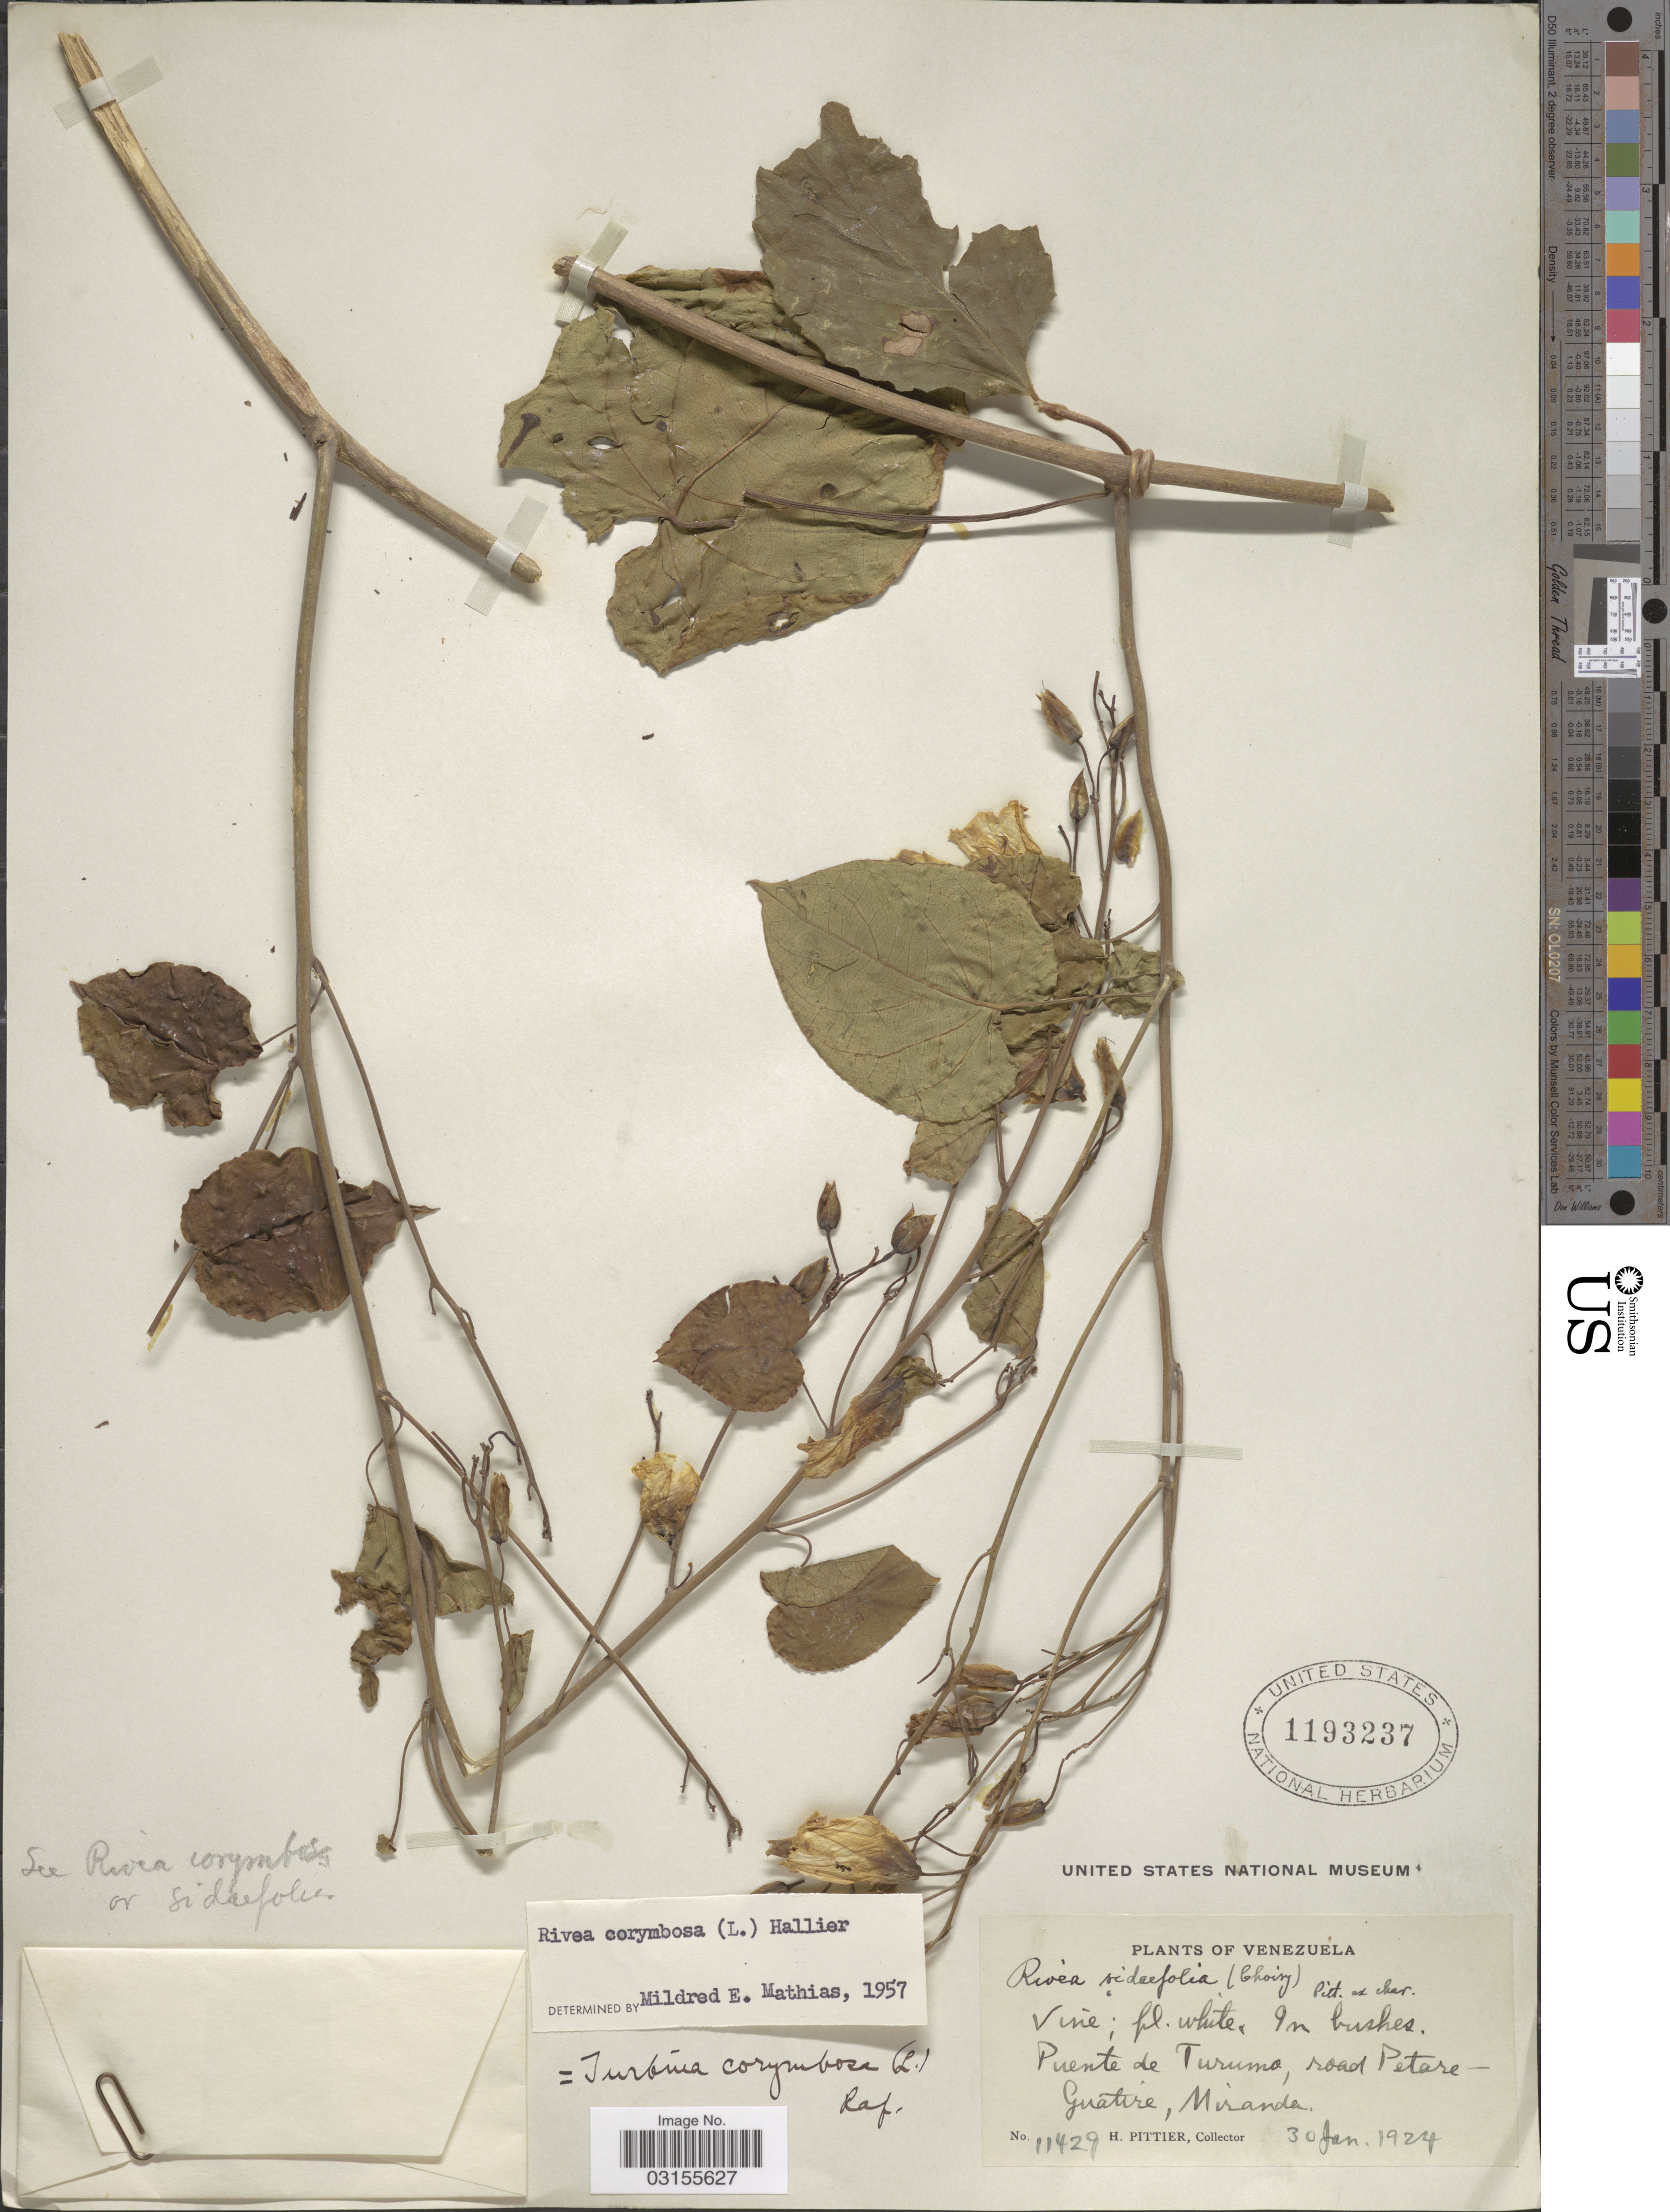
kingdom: Plantae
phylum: Tracheophyta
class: Magnoliopsida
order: Solanales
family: Convolvulaceae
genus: Turbina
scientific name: Turbina corymbosa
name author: (L.) Raf.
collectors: H. F. Pittier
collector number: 11429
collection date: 1924-01-30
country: Venezuela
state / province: Miranda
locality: Puente de Turumo, road Petare-Guatire.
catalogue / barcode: US 1193237